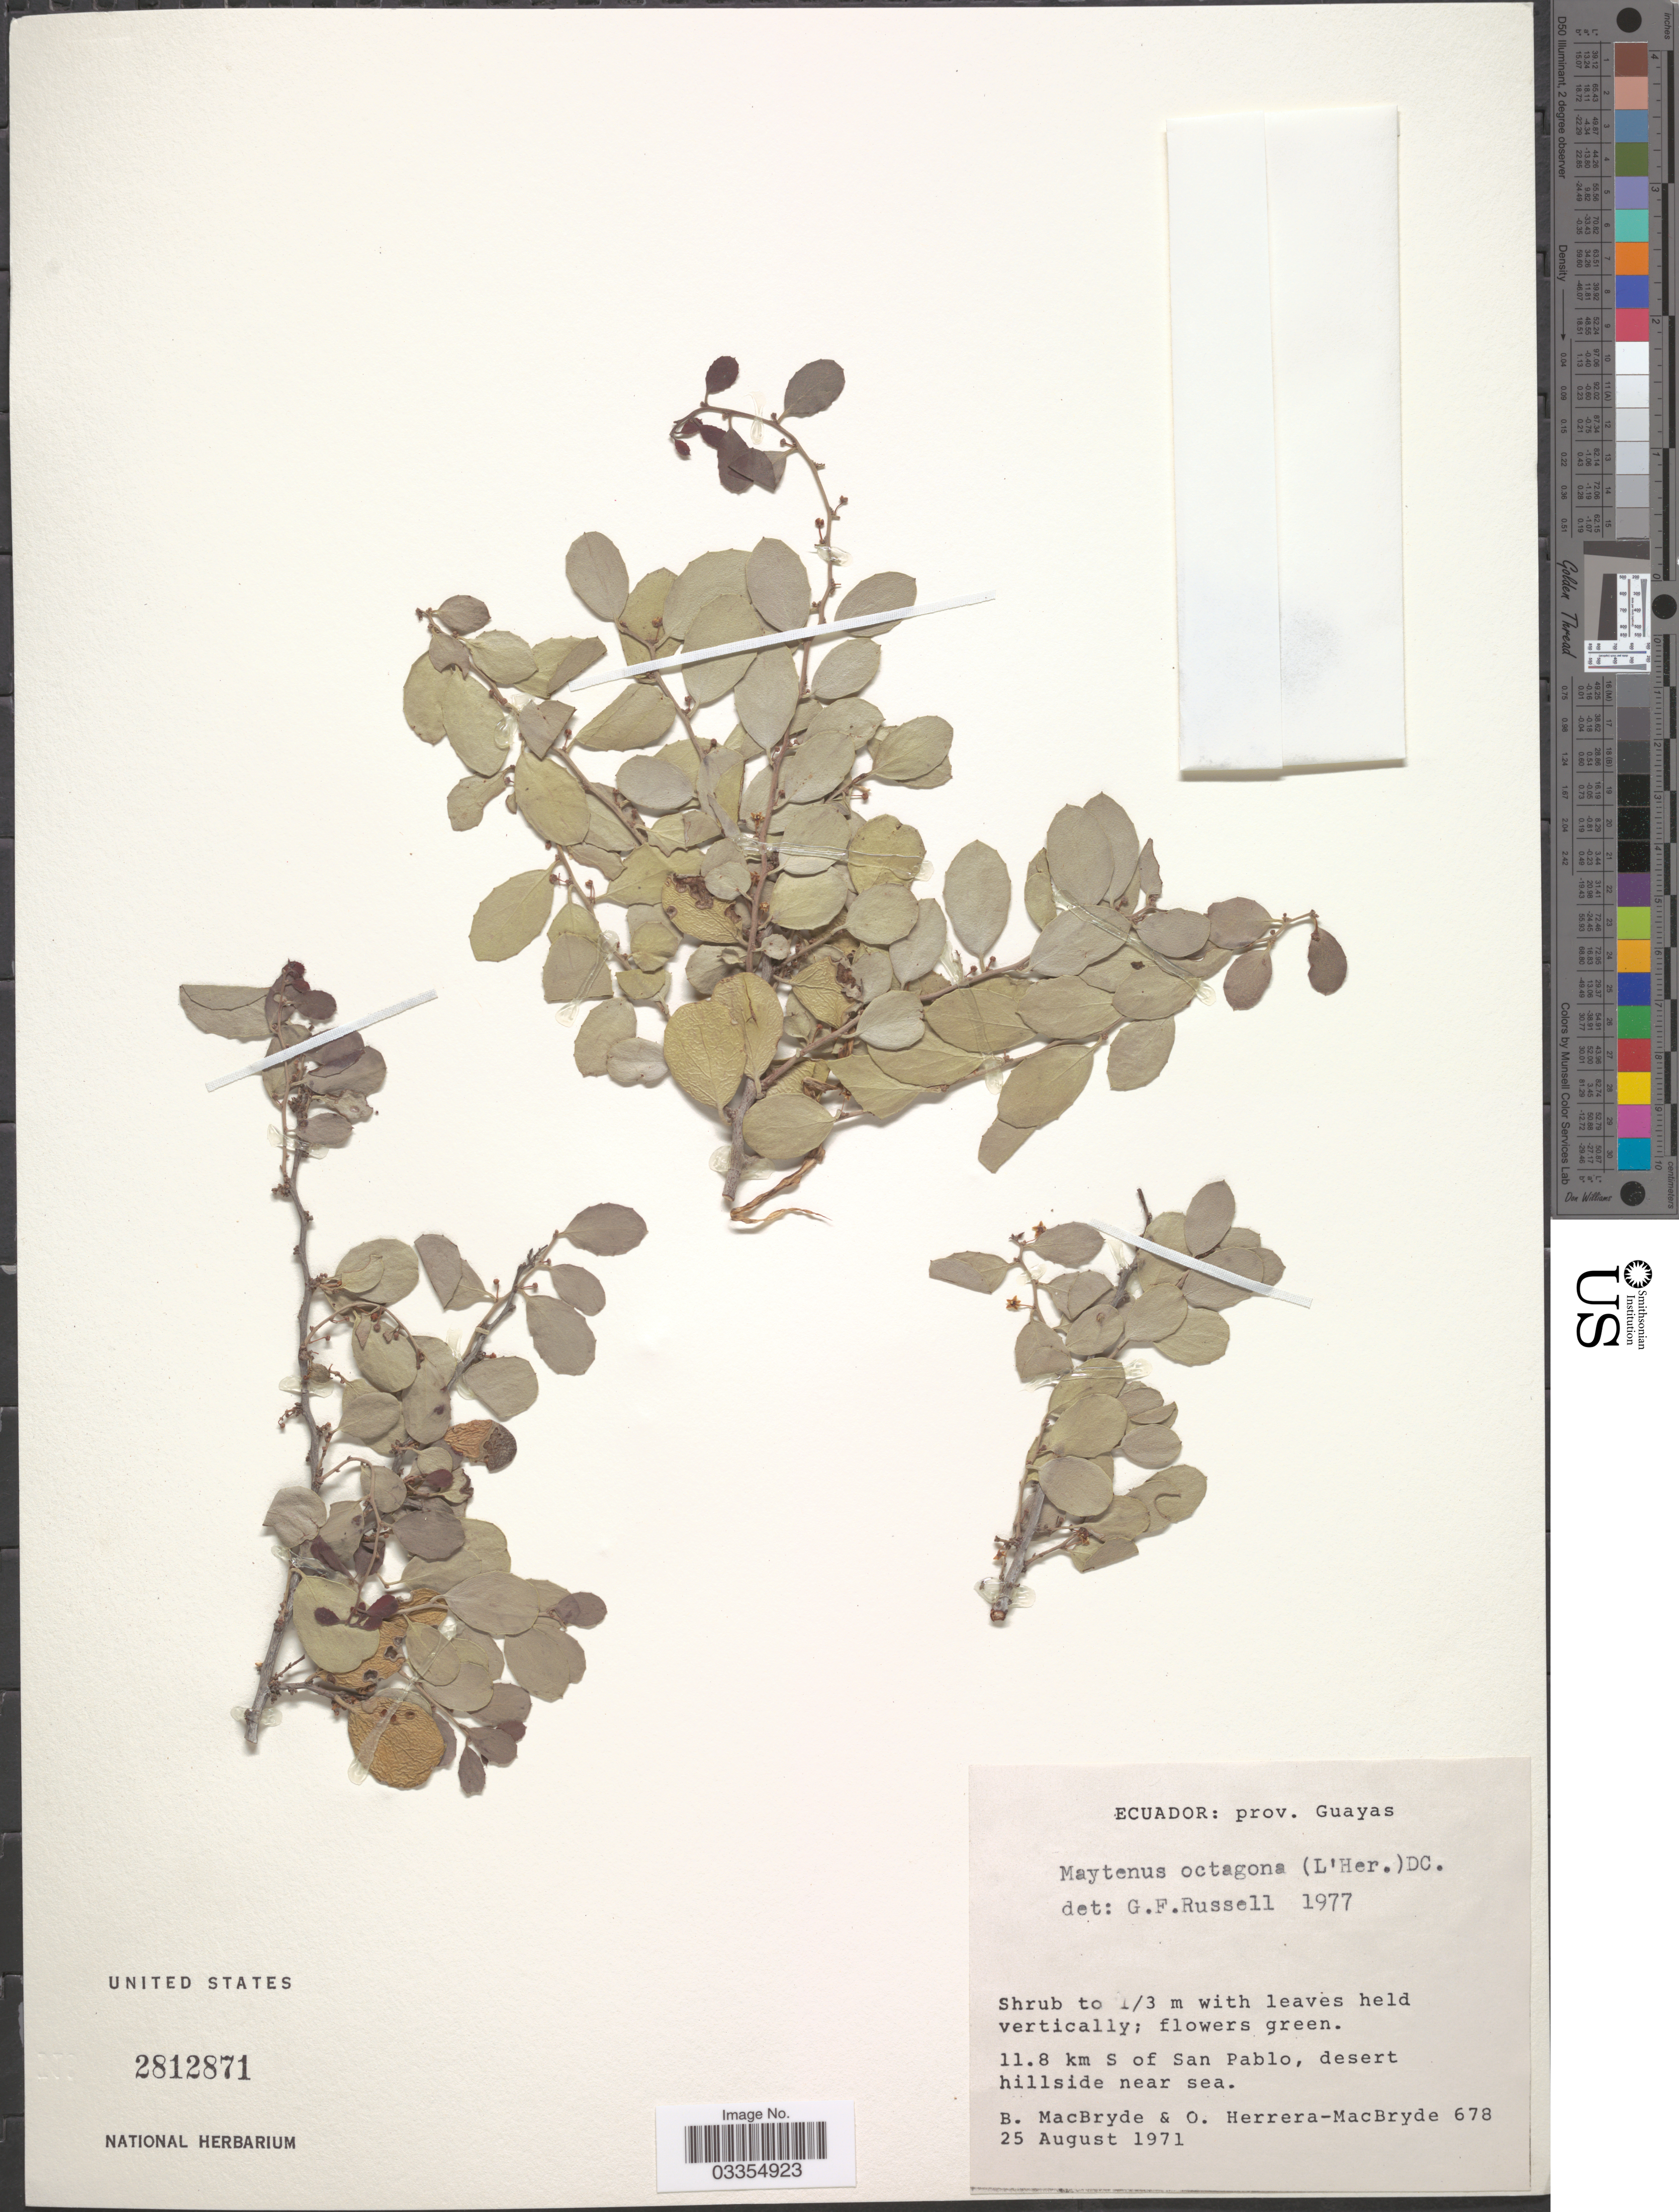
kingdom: Plantae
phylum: Tracheophyta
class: Magnoliopsida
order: Celastrales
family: Celastraceae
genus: Tricerma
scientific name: Tricerma orbiculare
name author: (Humb. & Bonpl. ex Schult.) Lundell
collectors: B. MacBryde & O. Herrera-Macbryde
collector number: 678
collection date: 1971-08-25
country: Ecuador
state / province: Guayas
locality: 11.8 km S of San Pablo, desert hillside near sea.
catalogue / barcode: US 2812871